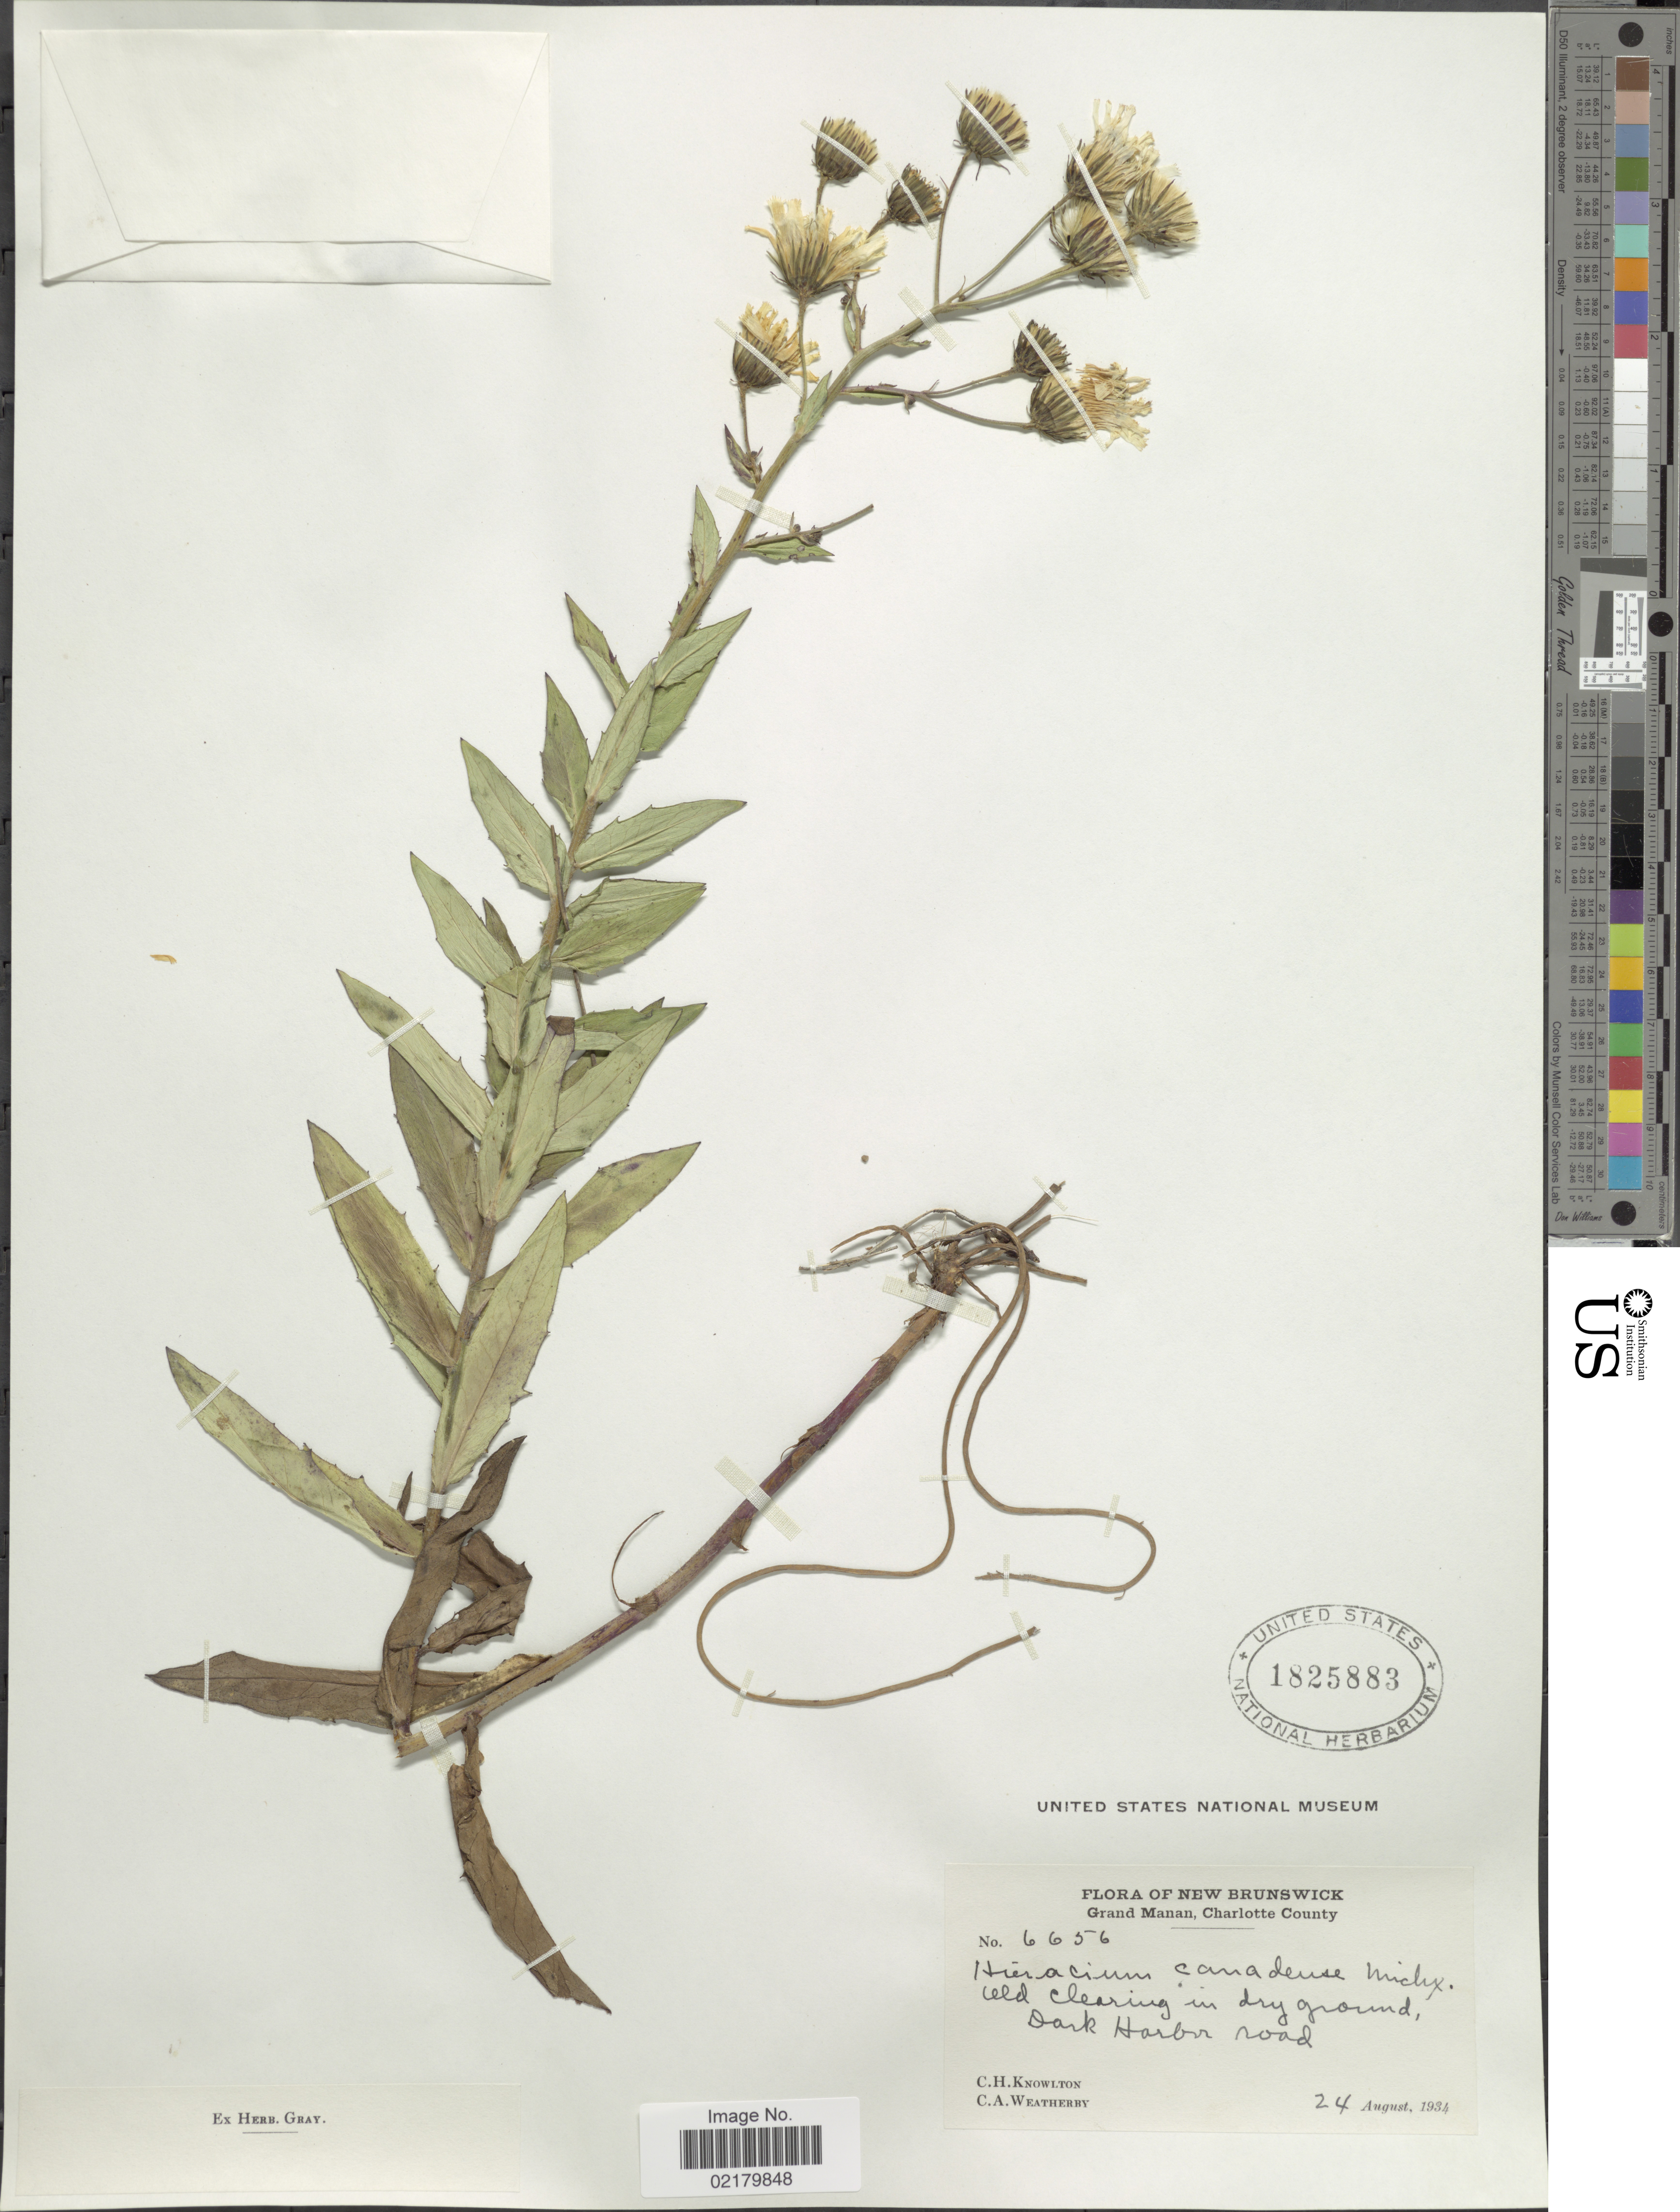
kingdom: Plantae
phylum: Tracheophyta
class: Magnoliopsida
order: Asterales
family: Asteraceae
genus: Hieracium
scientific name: Hieracium canadense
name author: Michx.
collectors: C. H. Knowlton & C. A. Weatherby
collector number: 6656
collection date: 1934-08-24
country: Canada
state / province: New Brunswick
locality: Grand Manan, Charlotte County, old Clearing in dry ground, Dark Harbor road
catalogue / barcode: US 1825883